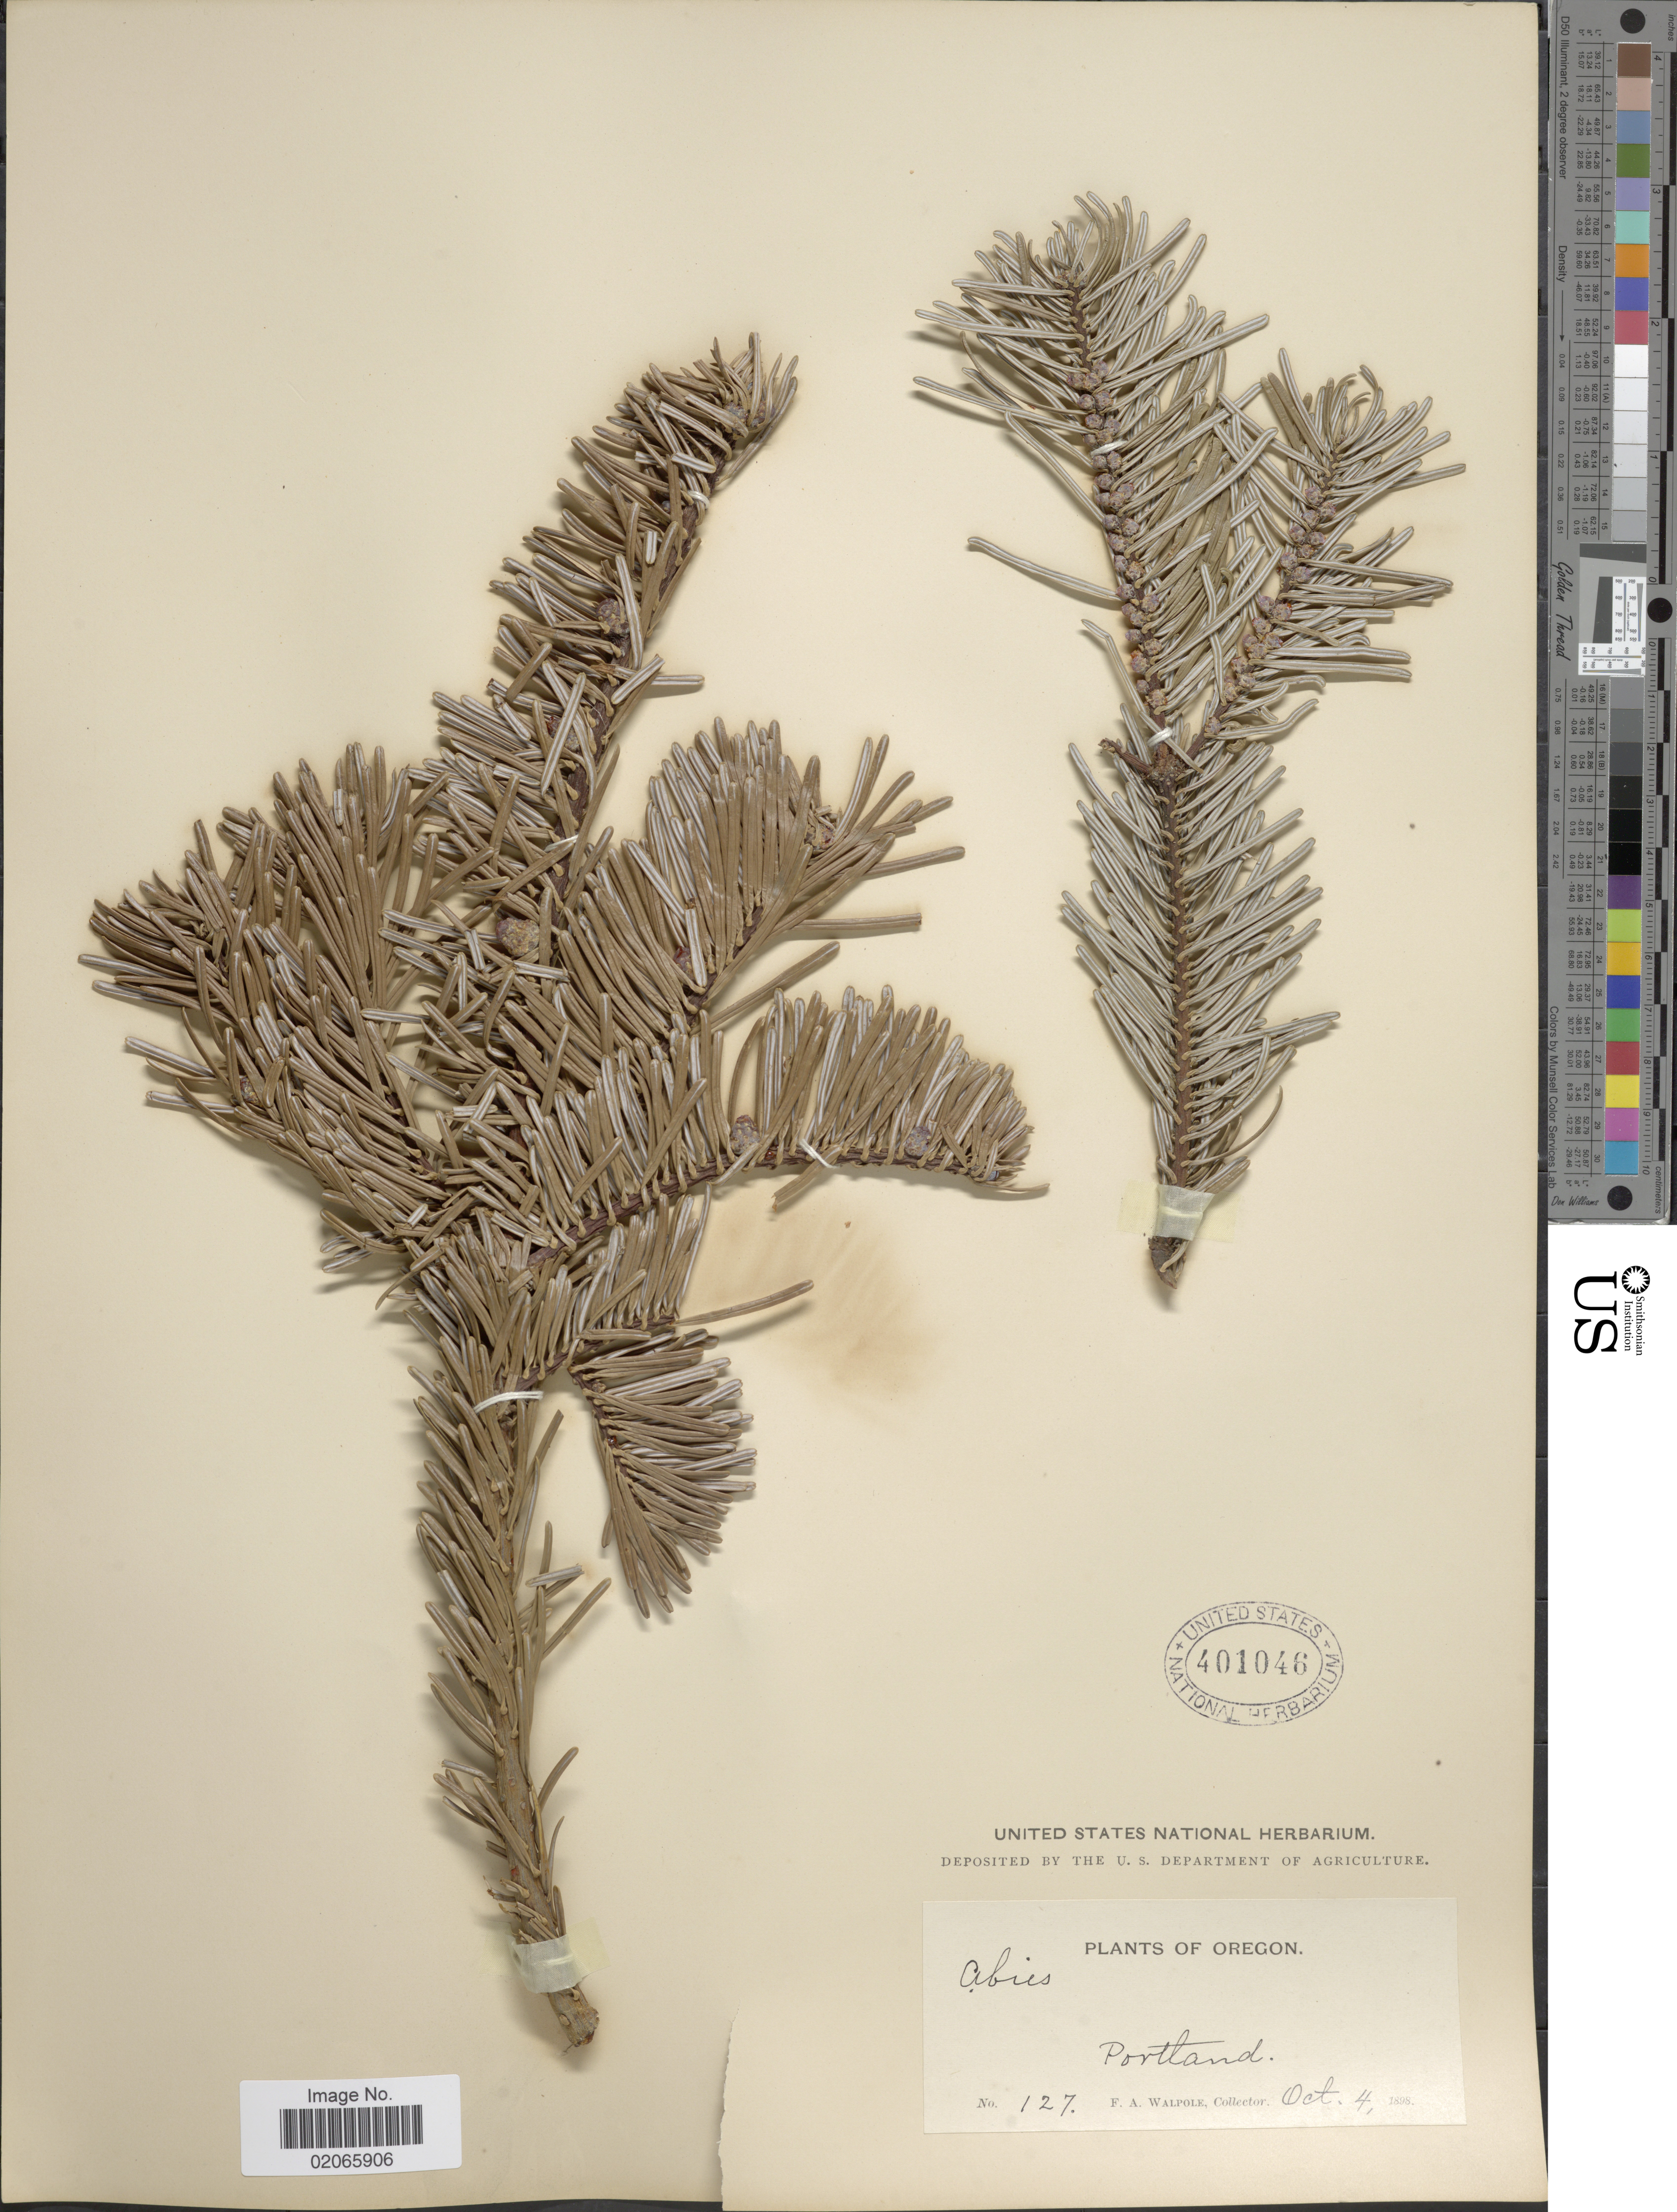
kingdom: Plantae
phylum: Tracheophyta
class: Pinopsida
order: Pinales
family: Pinaceae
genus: Abies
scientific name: Abies sp.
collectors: F. Walpole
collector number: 127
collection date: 1898-10-04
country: United States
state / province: Oregon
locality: Portland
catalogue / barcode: US 401046